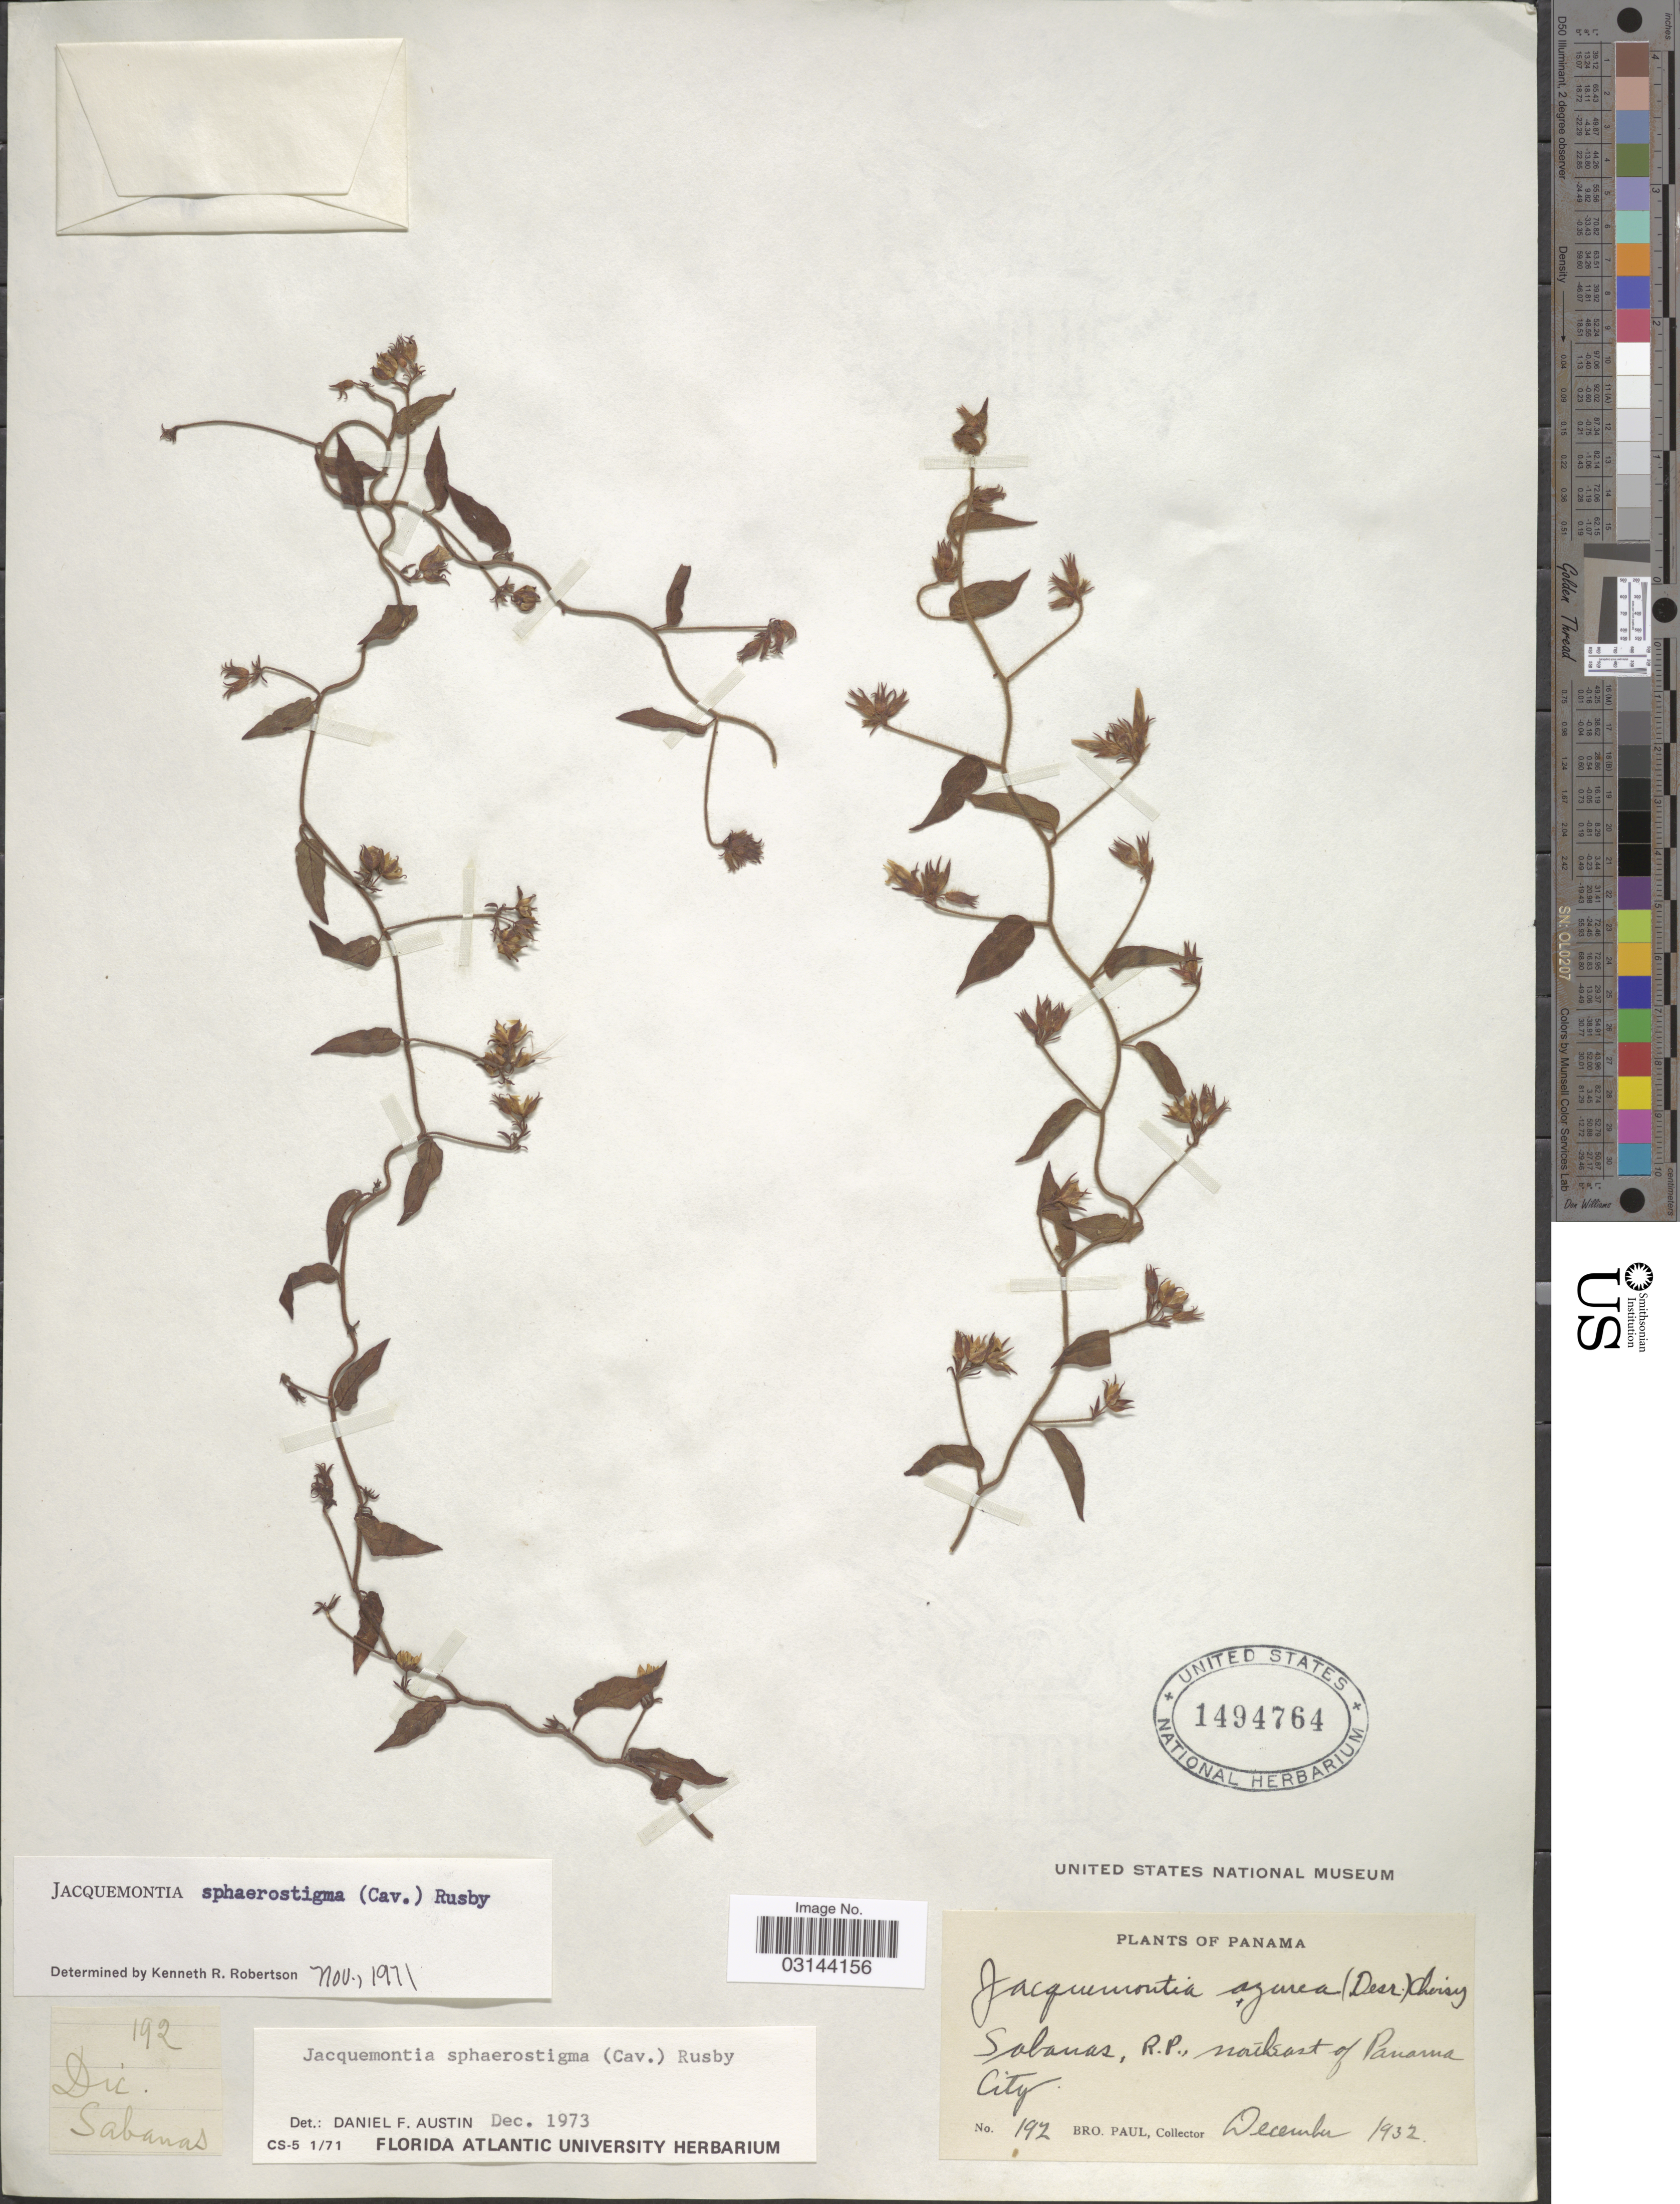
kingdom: Plantae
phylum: Tracheophyta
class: Magnoliopsida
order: Solanales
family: Convolvulaceae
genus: Jacquemontia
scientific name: Jacquemontia sphaerostigma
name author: (Cav.) Rusby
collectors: B. Paul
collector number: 192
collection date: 1932-12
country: Panama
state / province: Panamá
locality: Sabanas, R.P., northeast of Panama City.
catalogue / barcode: US 1494764